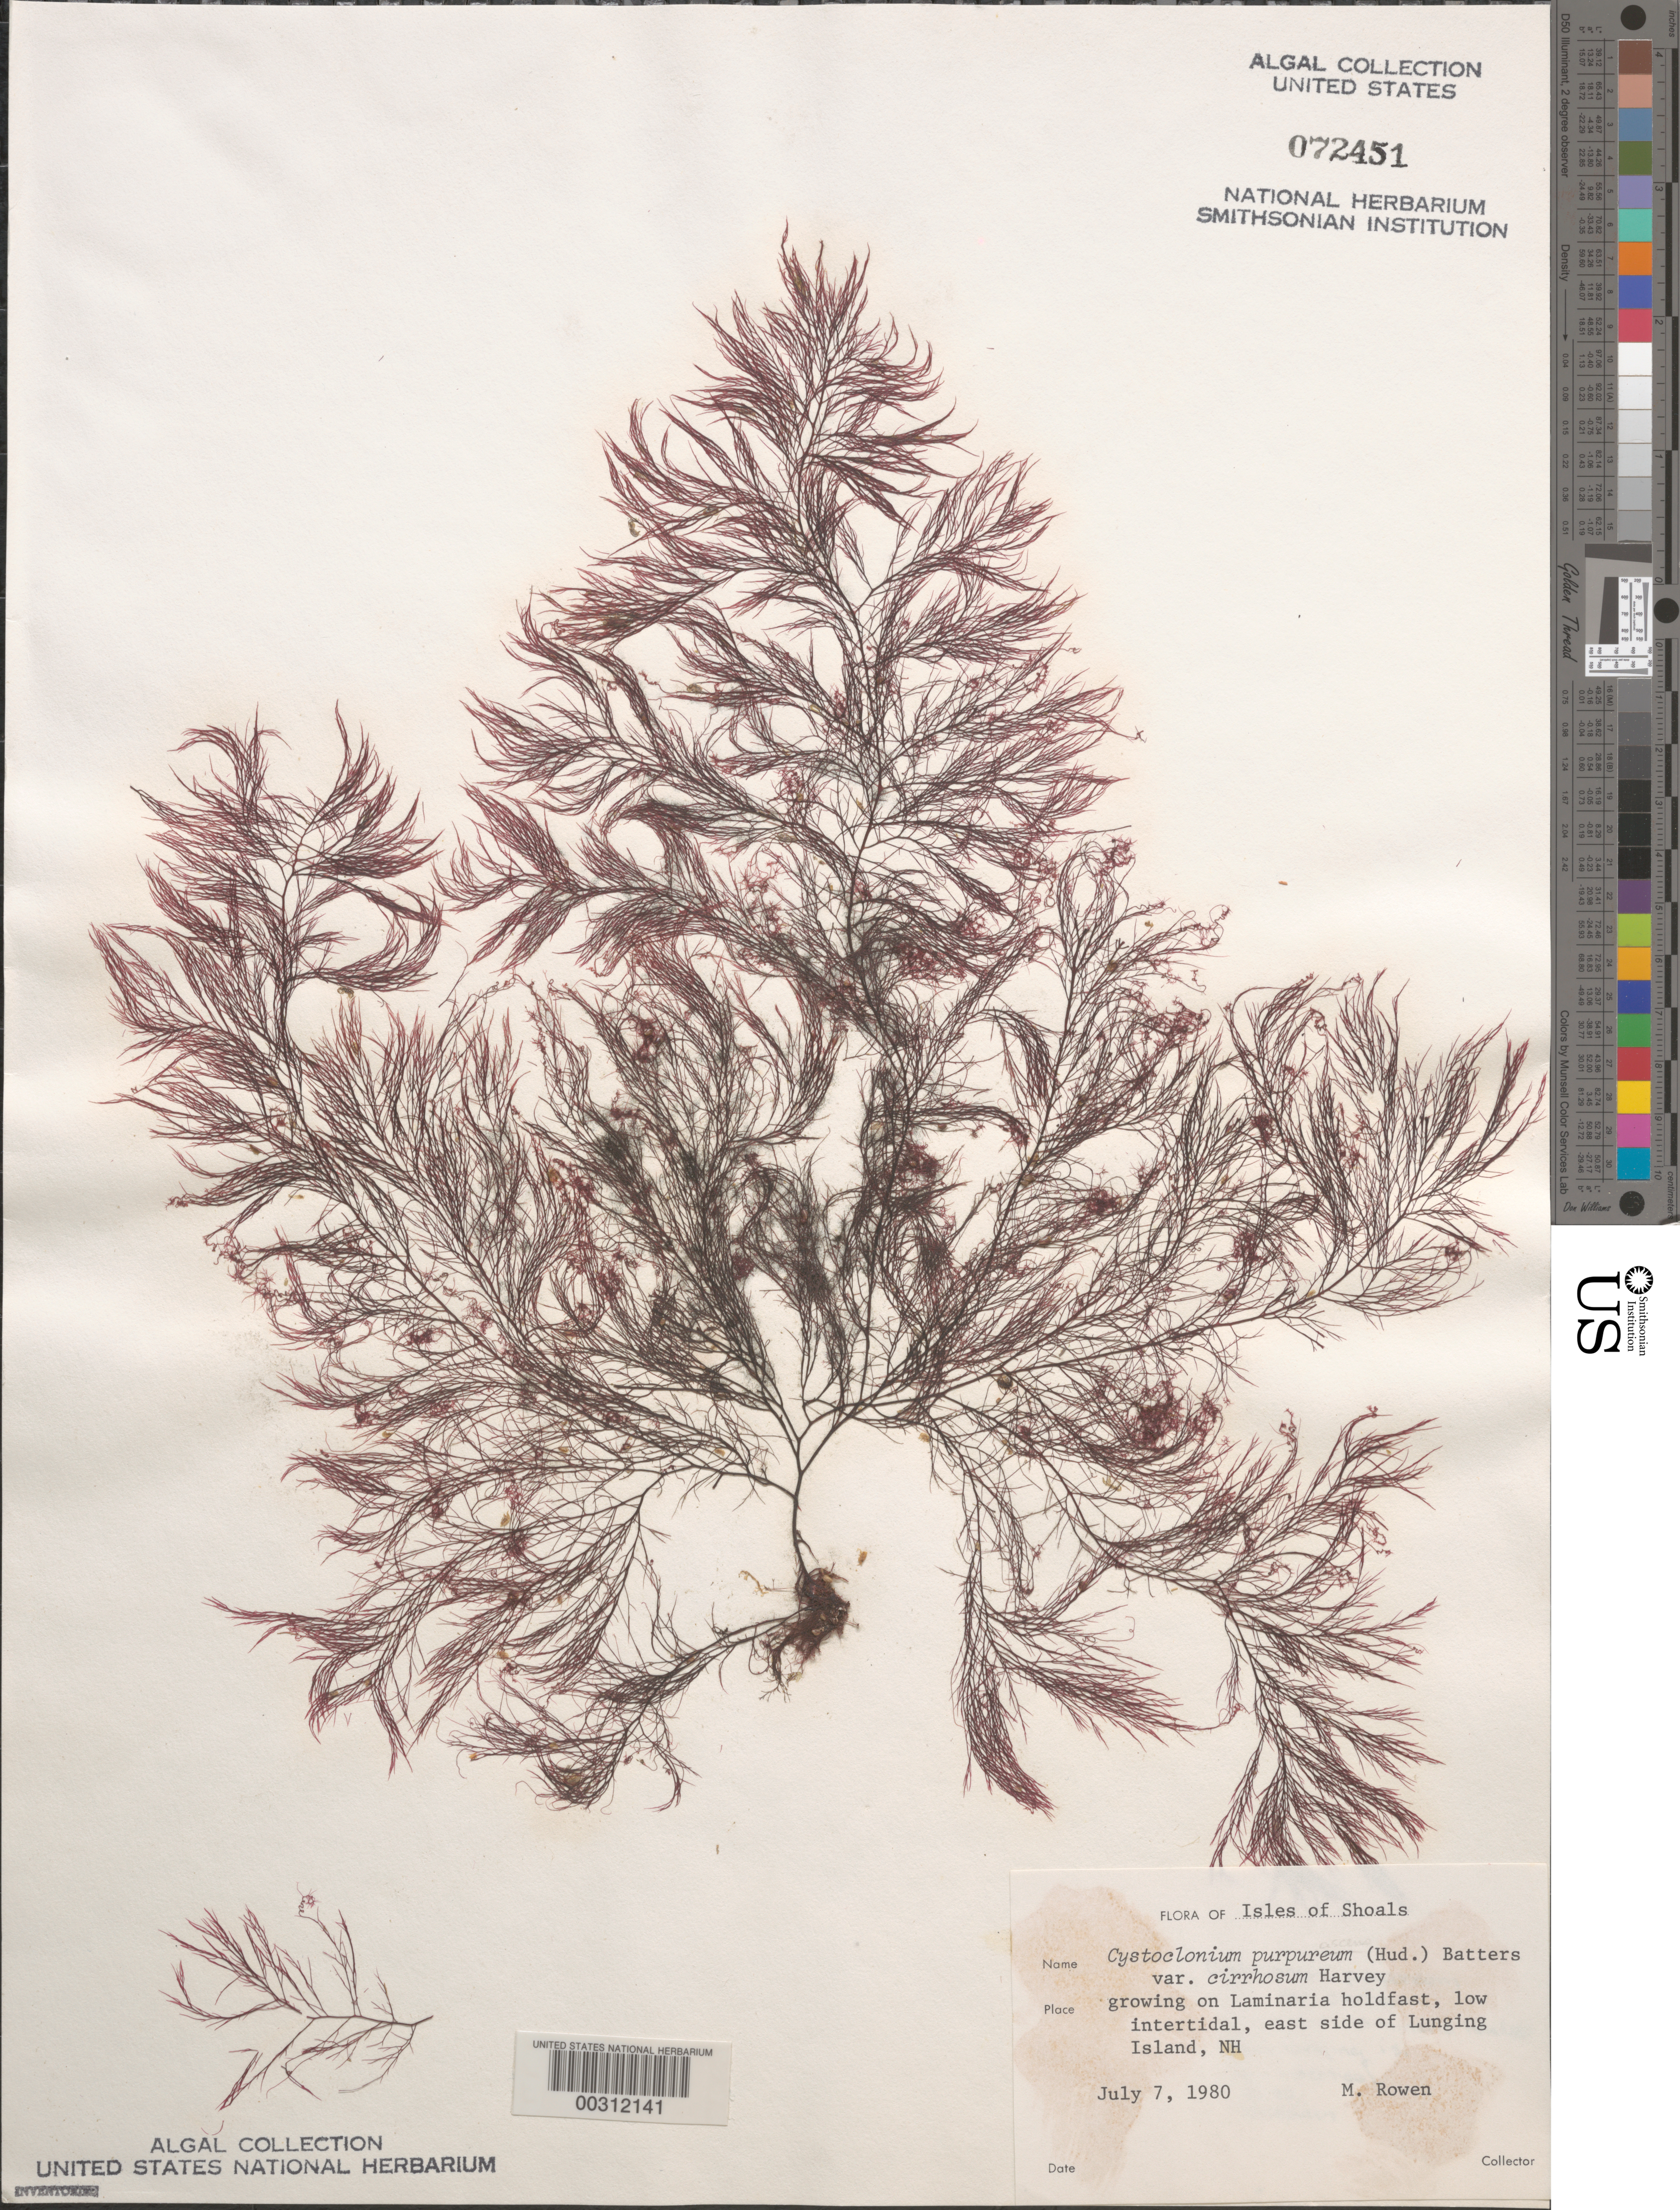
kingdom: Plantae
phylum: Rhodophyta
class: Florideophyceae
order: Gigartinales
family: Cystocloniaceae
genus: Cystoclonium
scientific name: Cystoclonium purpureum var. cirrhosum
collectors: M. Rowen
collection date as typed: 07 Jul 1980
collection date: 1980-07-07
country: United States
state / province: New Hampshire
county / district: Rockingham County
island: Lunging Island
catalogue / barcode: US 72451